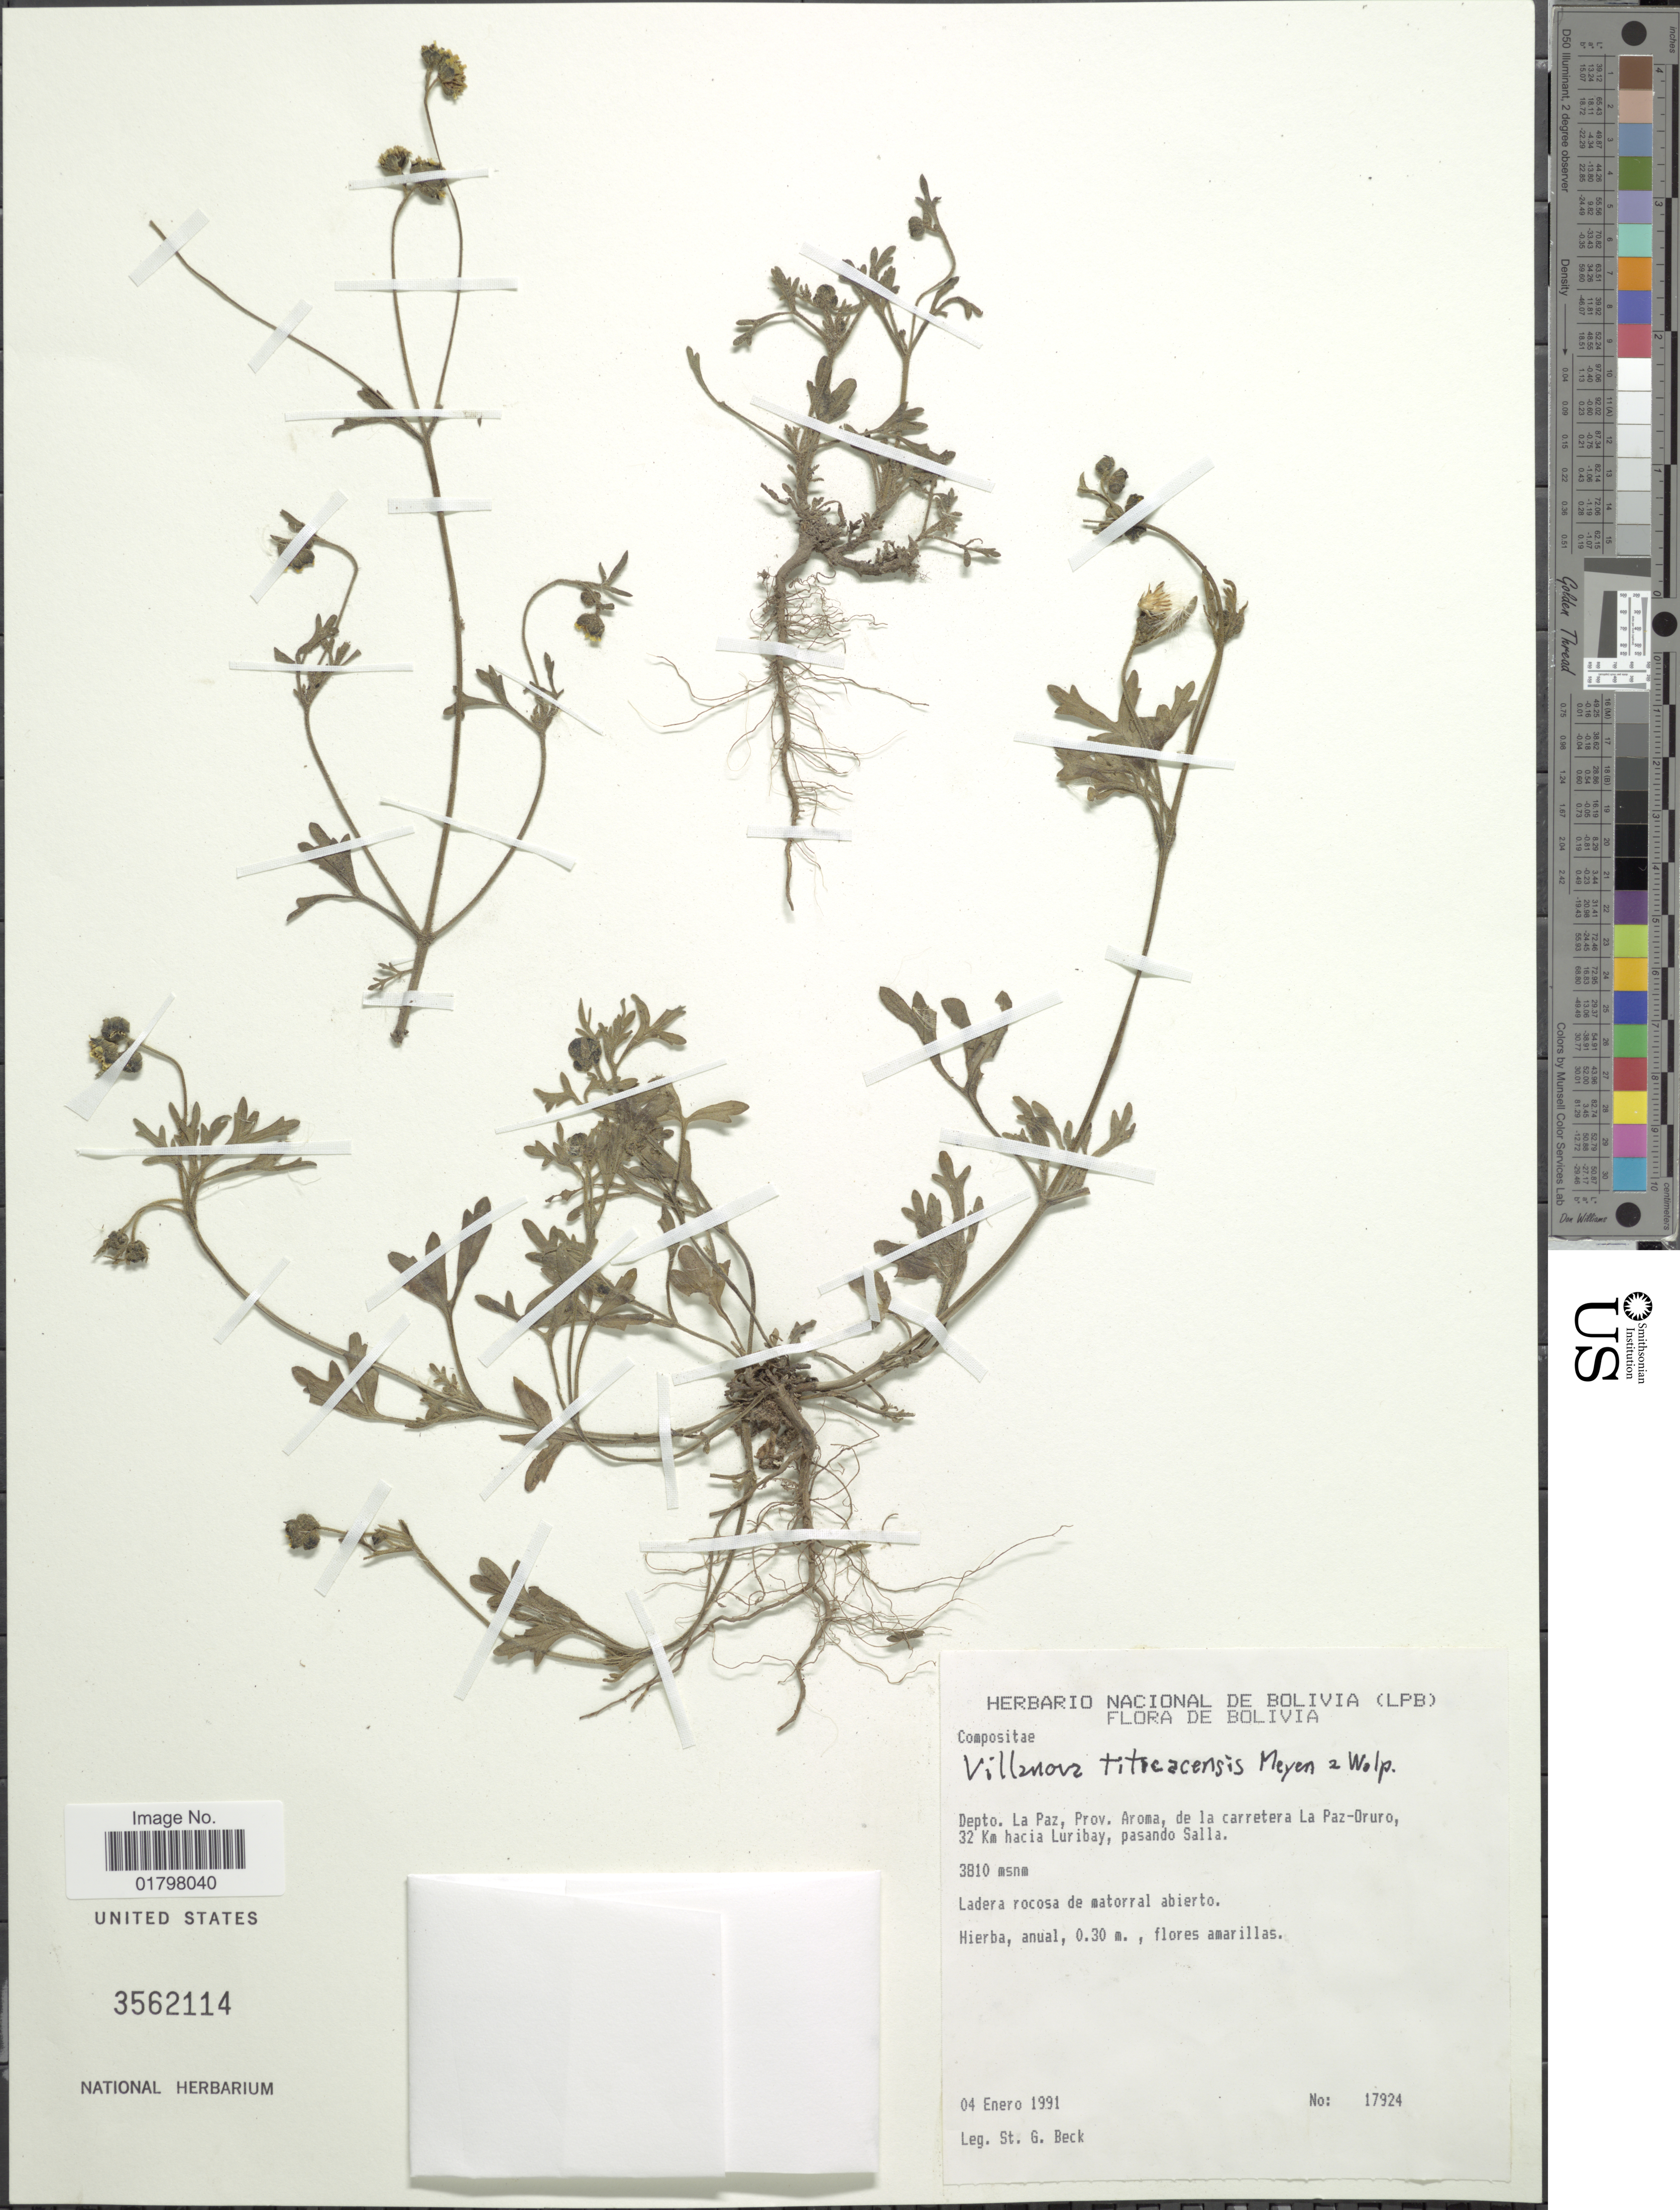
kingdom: Plantae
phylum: Tracheophyta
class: Magnoliopsida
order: Asterales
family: Asteraceae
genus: Vasquesia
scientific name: Vasquesia titicacensis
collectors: S. G. Beck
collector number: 17924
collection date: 1991-01-04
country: Bolivia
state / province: La Paz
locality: Depto. La Paz, Prov. Aroma. de la carretera La Paz-Oruro, 32 Km hacia Luribay, pasando Salla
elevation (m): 3810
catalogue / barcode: US 3562114